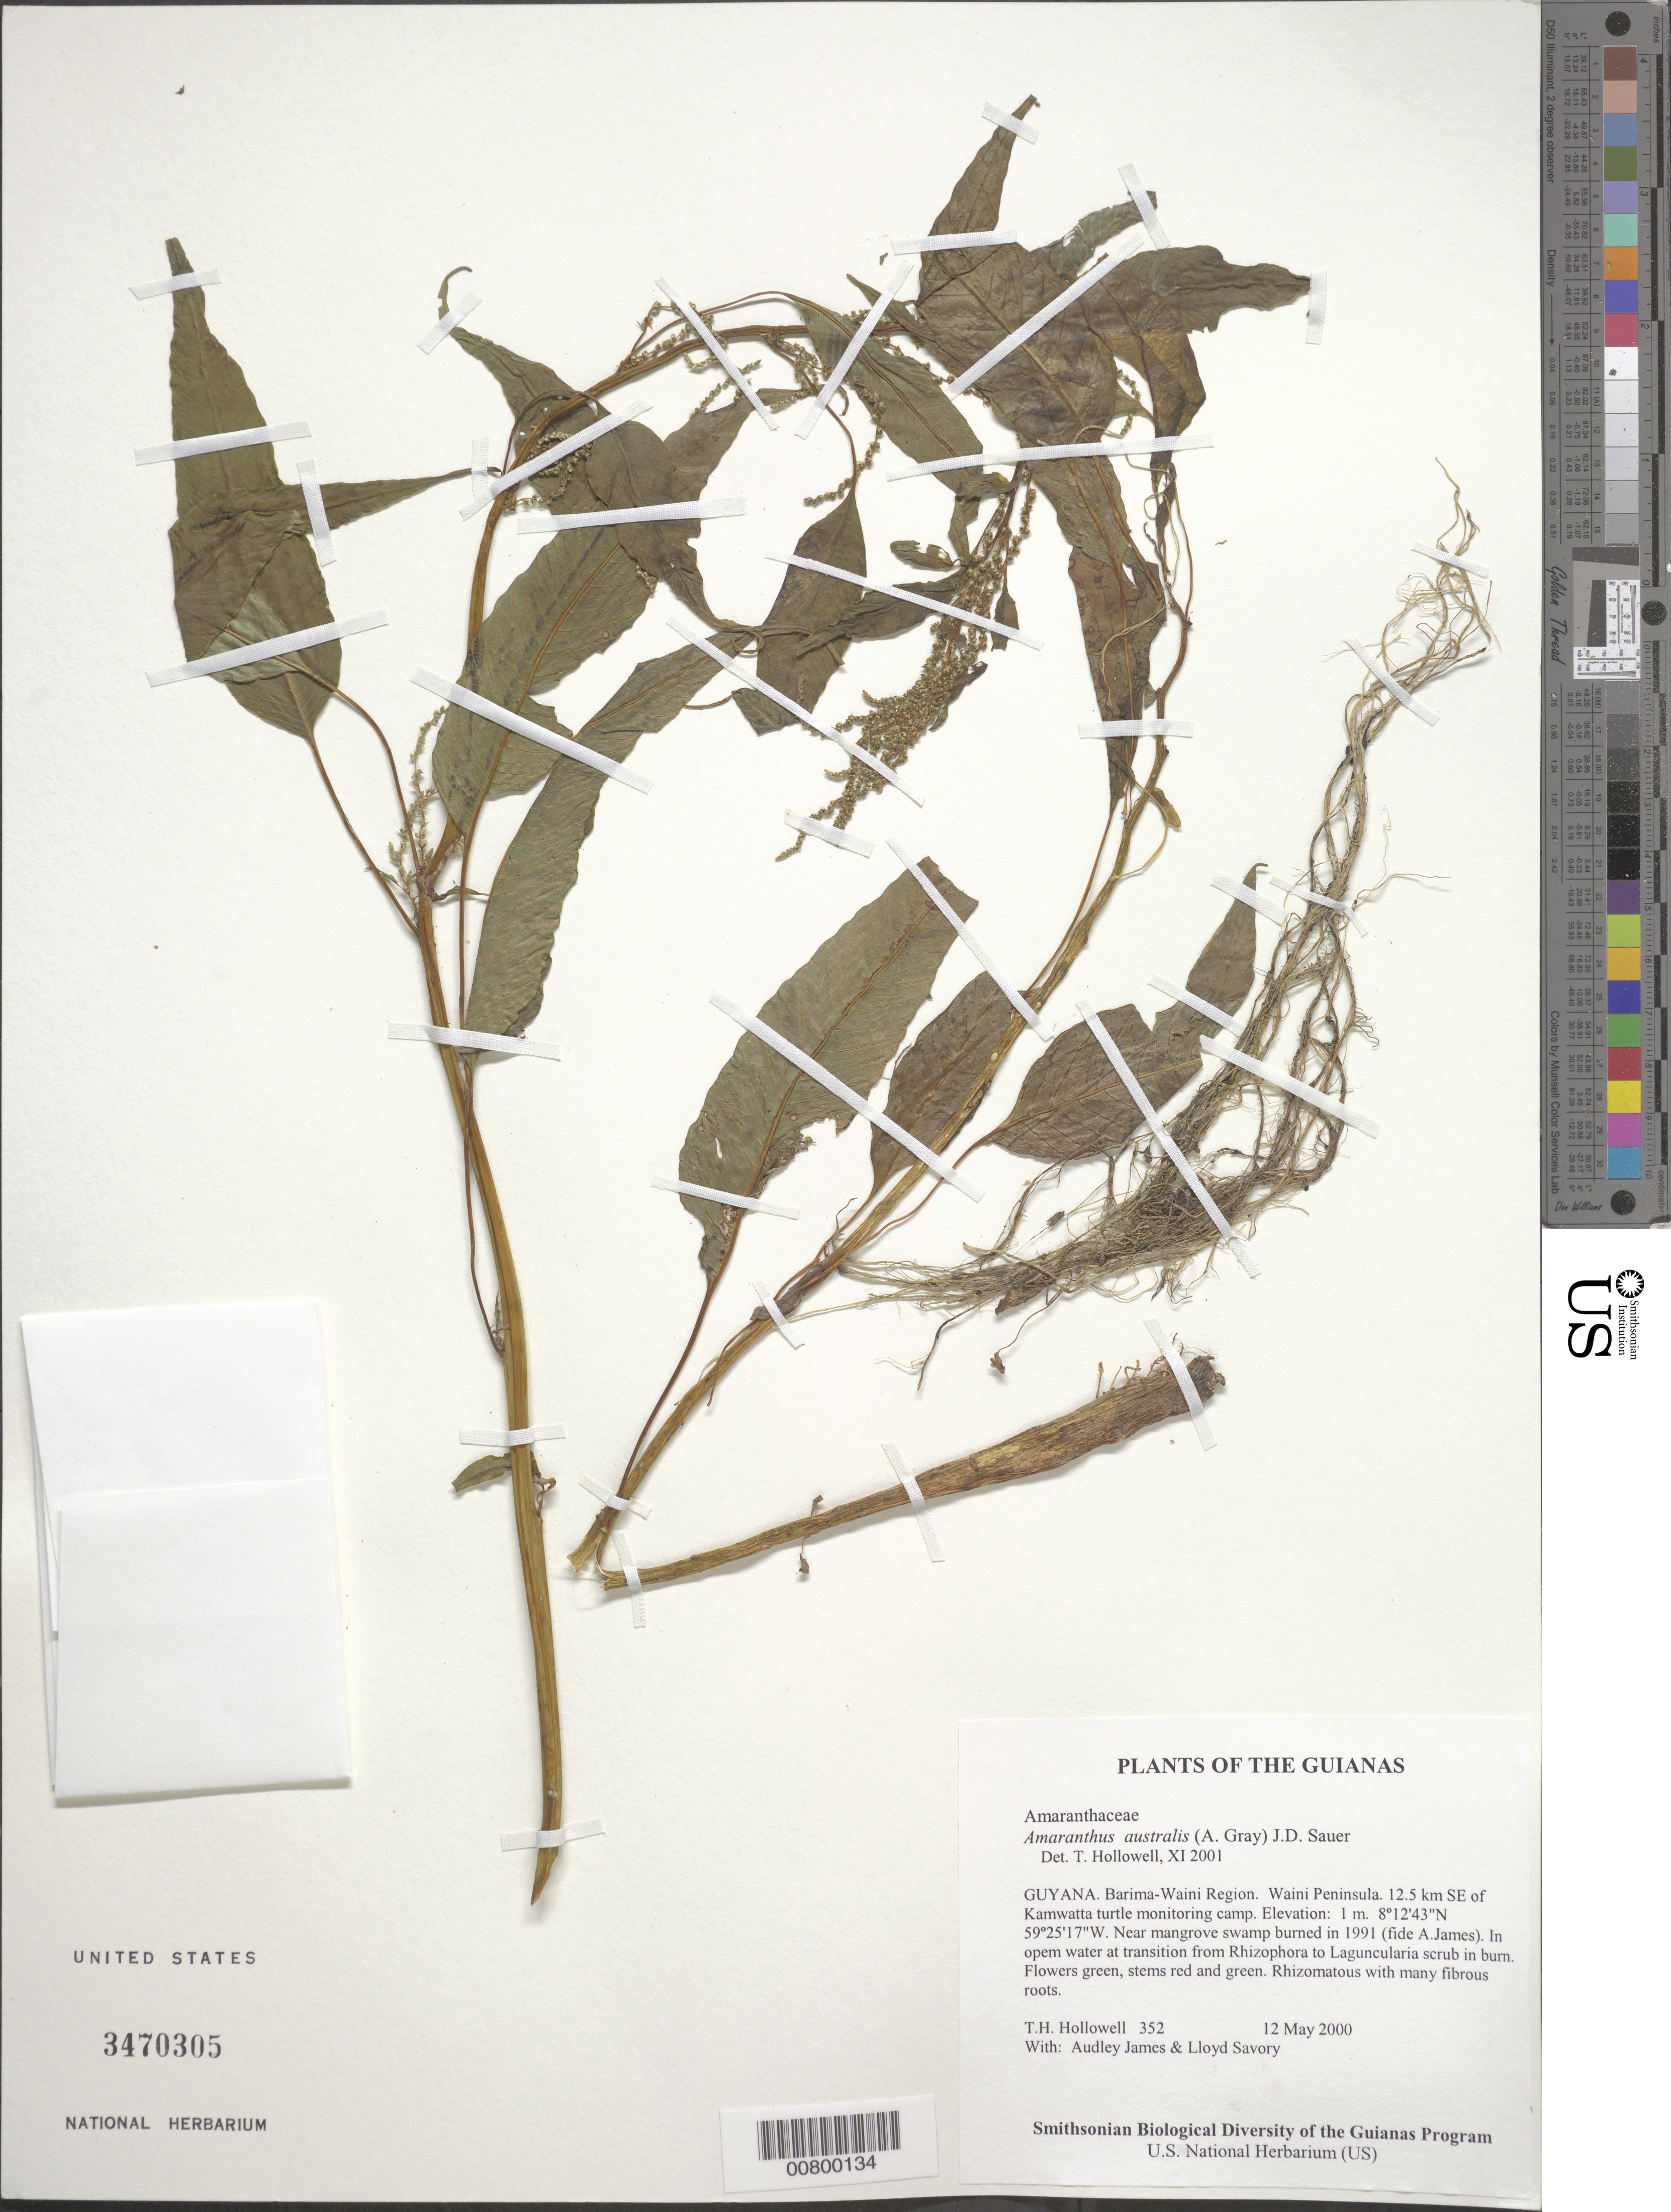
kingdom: Plantae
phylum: Tracheophyta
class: Magnoliopsida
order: Caryophyllales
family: Amaranthaceae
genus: Amaranthus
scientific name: Amaranthus australis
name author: (A. Gray) J.D. Sauer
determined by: Hollowell, T. H., (BOT), Smithsonian Institution - National Museum of Natural History (UNITED STATES)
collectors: T. Hollowell, A. James & L. Savory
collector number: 352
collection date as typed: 12 May 2000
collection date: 2000-05-12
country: Guyana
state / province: Barima-Waini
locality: Waini Peninsula. 12.5 km SE of Kamwatta turtle monitoring camp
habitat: Near mangrove swamp burned in 1991 (fide A.James). In opem water at transition from Rhizophora to Laguncularia scrub in burn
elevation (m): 1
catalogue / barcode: US 3470305